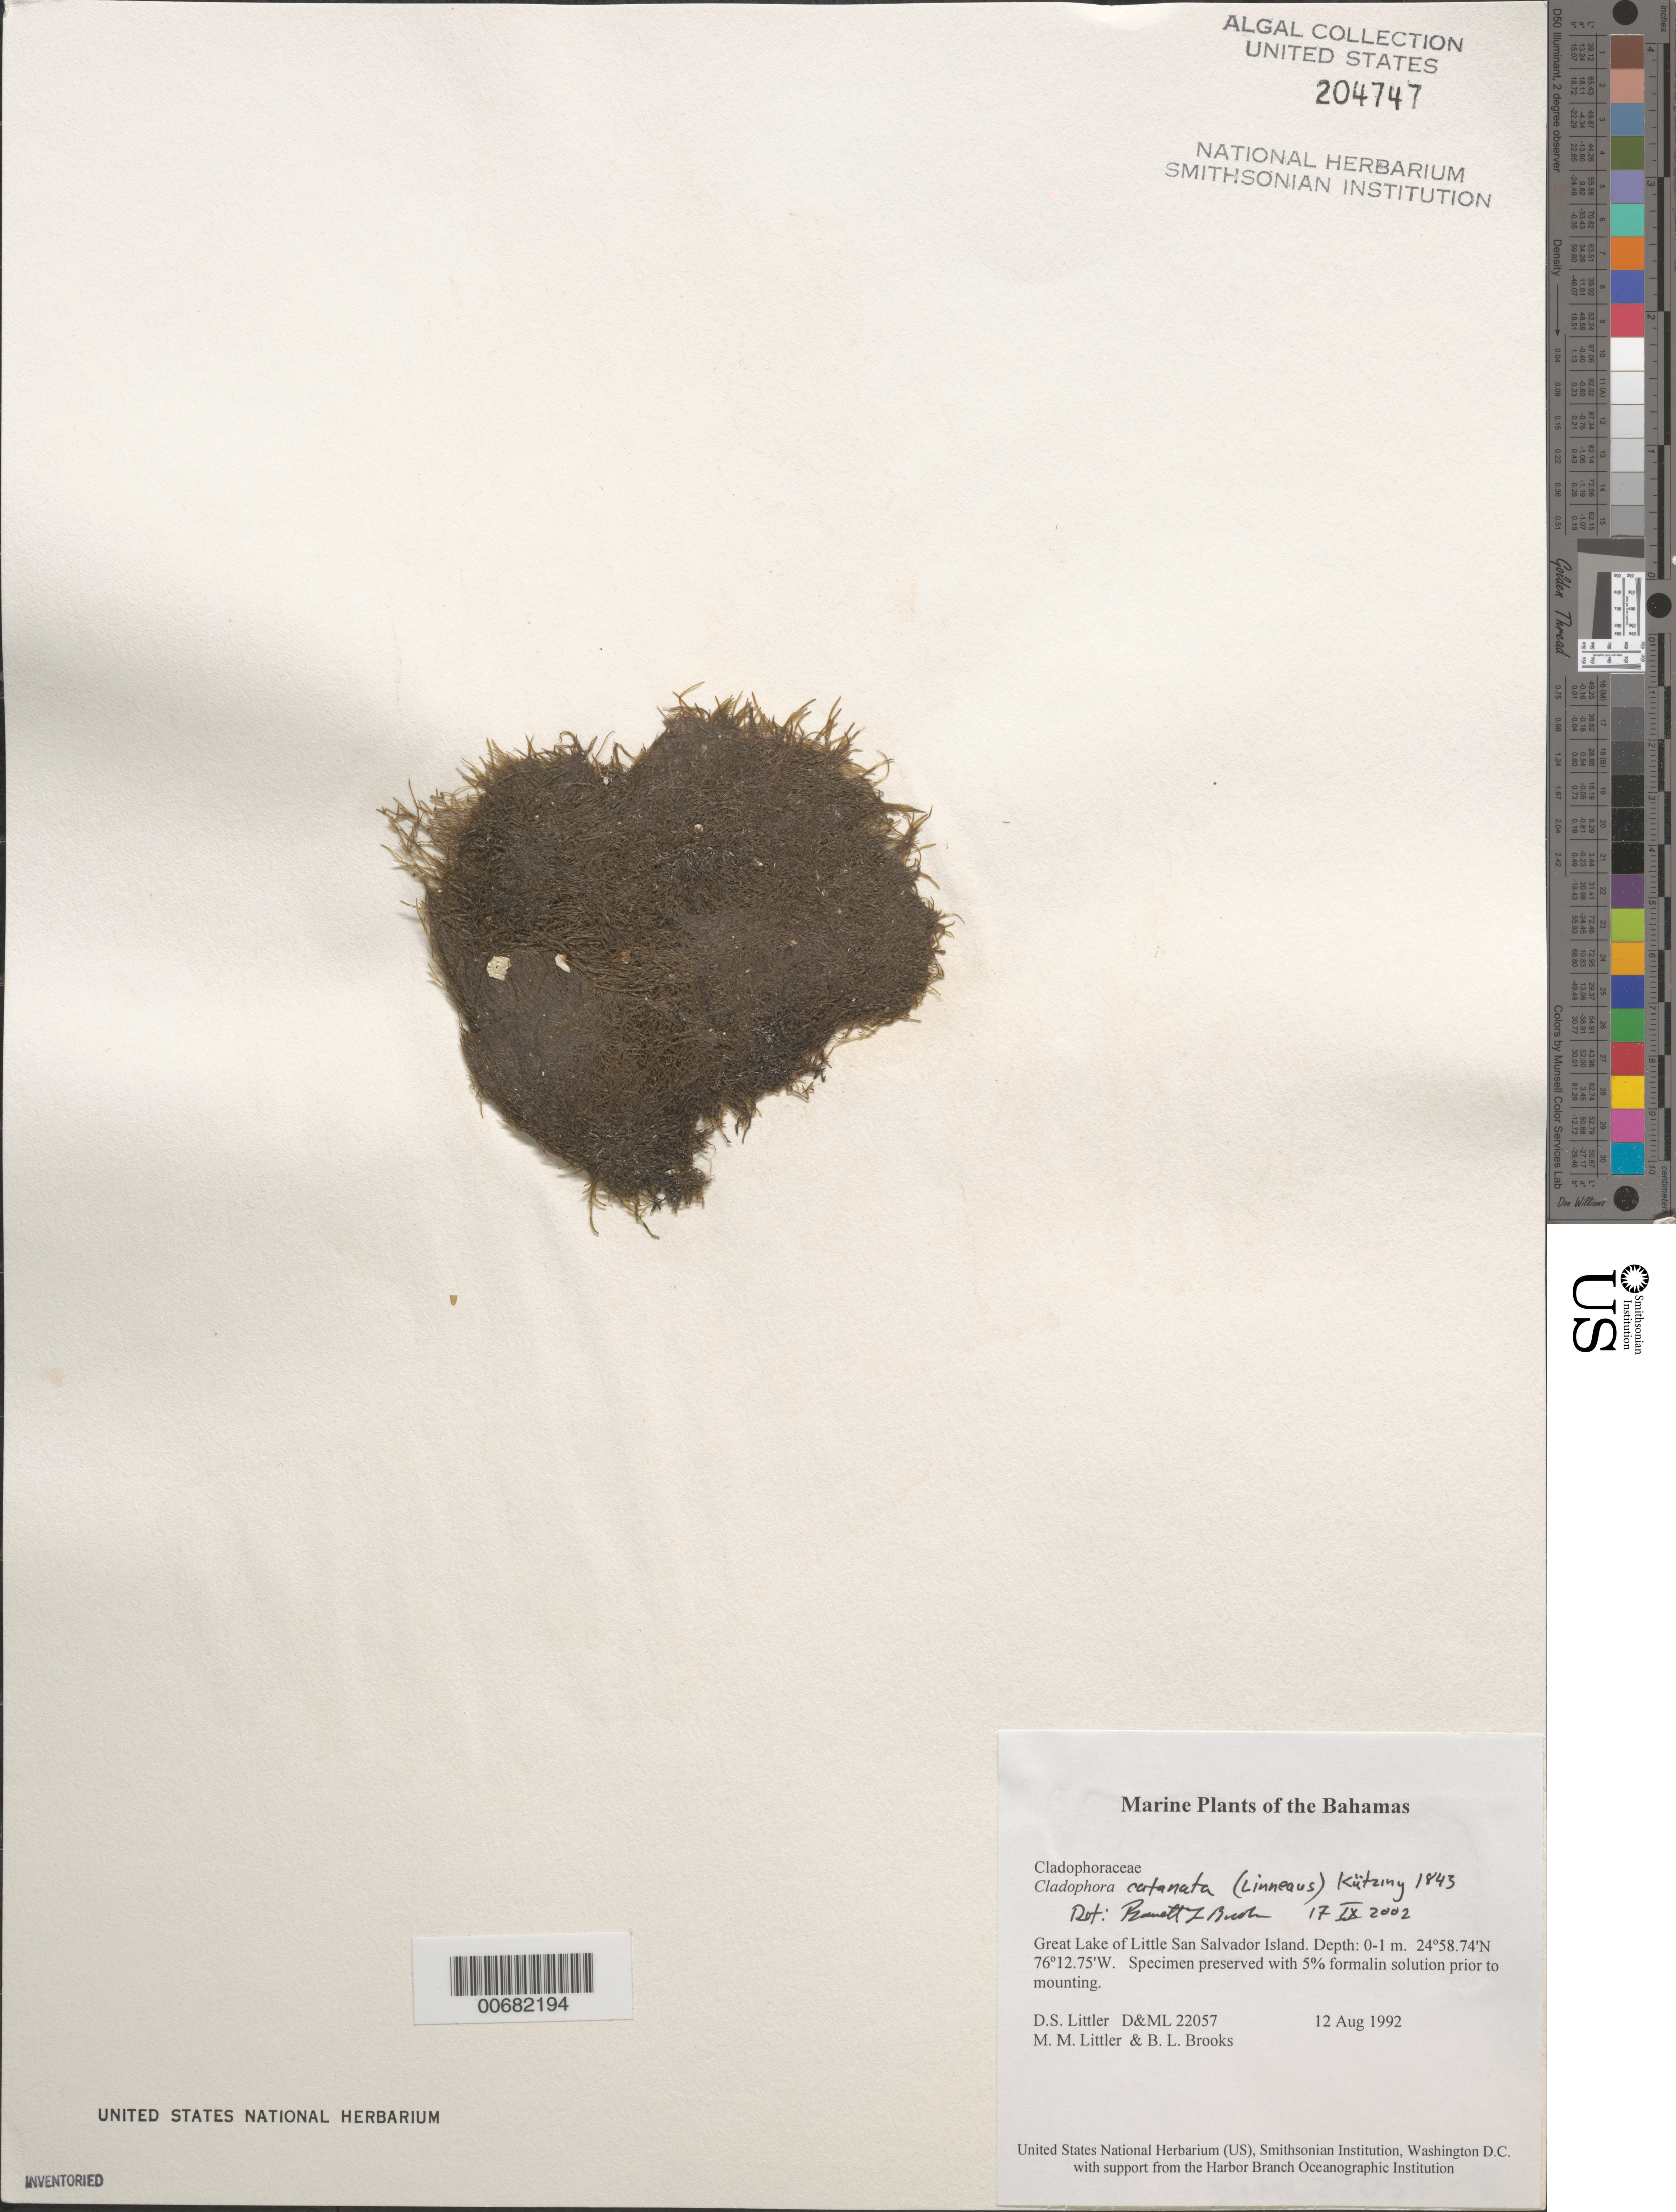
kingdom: Plantae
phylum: Chlorophyta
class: Ulvophyceae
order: Cladophorales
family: Cladophoraceae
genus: Cladophora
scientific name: Cladophora catenata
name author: (L.) Kütz.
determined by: Brooks, B. L., (BOT), Smithsonian Institution - National Museum of Natural History (UNITED STATES)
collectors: D. S. Littler, M. M. Littler & B. Brooks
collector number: D&ML 22057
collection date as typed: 12 Aug 1992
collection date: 1992-08-12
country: Bahamas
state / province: San Salvador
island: Little San Salvador Island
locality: Great Lake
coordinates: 24 58.74' N, 76 12.75' W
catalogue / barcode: US 204747